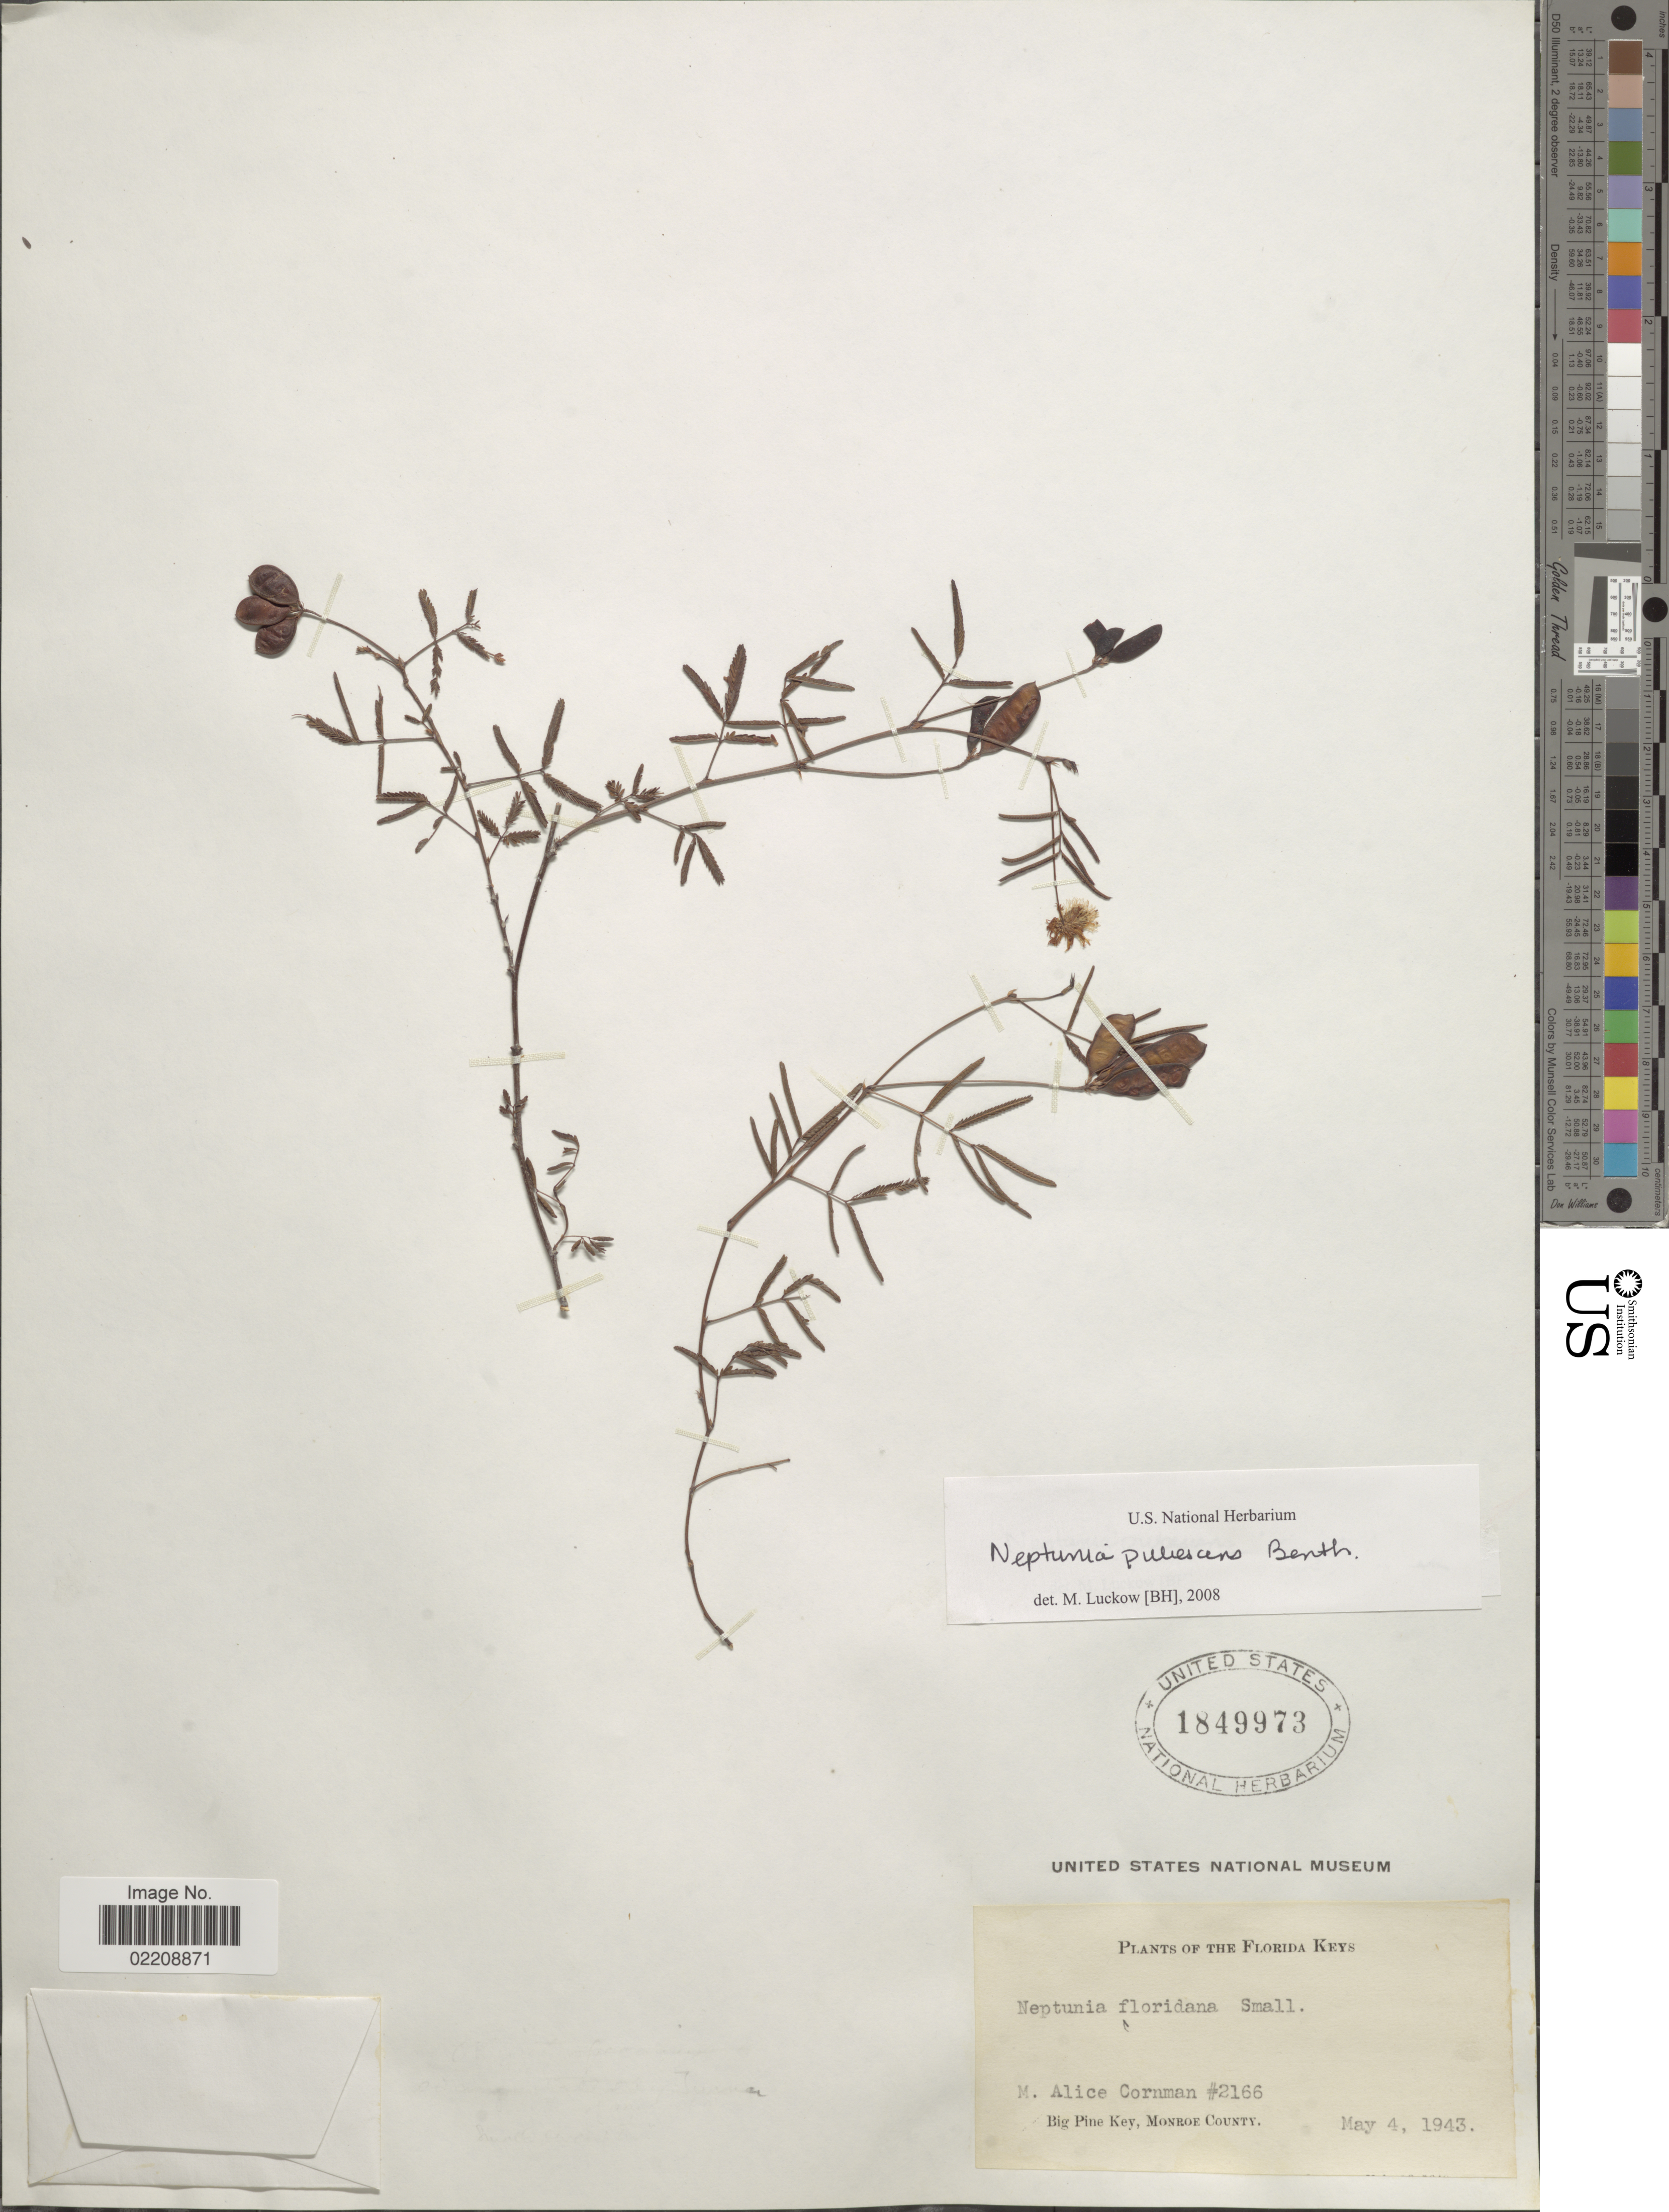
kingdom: Plantae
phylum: Tracheophyta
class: Magnoliopsida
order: Fabales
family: Fabaceae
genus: Neptunia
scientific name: Neptunia pubescens var. pubescens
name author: Benth.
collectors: M. Cornman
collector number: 2166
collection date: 1943-05-04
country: United States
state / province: Florida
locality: Florida Keys, Big Pine Key, Monroe County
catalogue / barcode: US 1849973